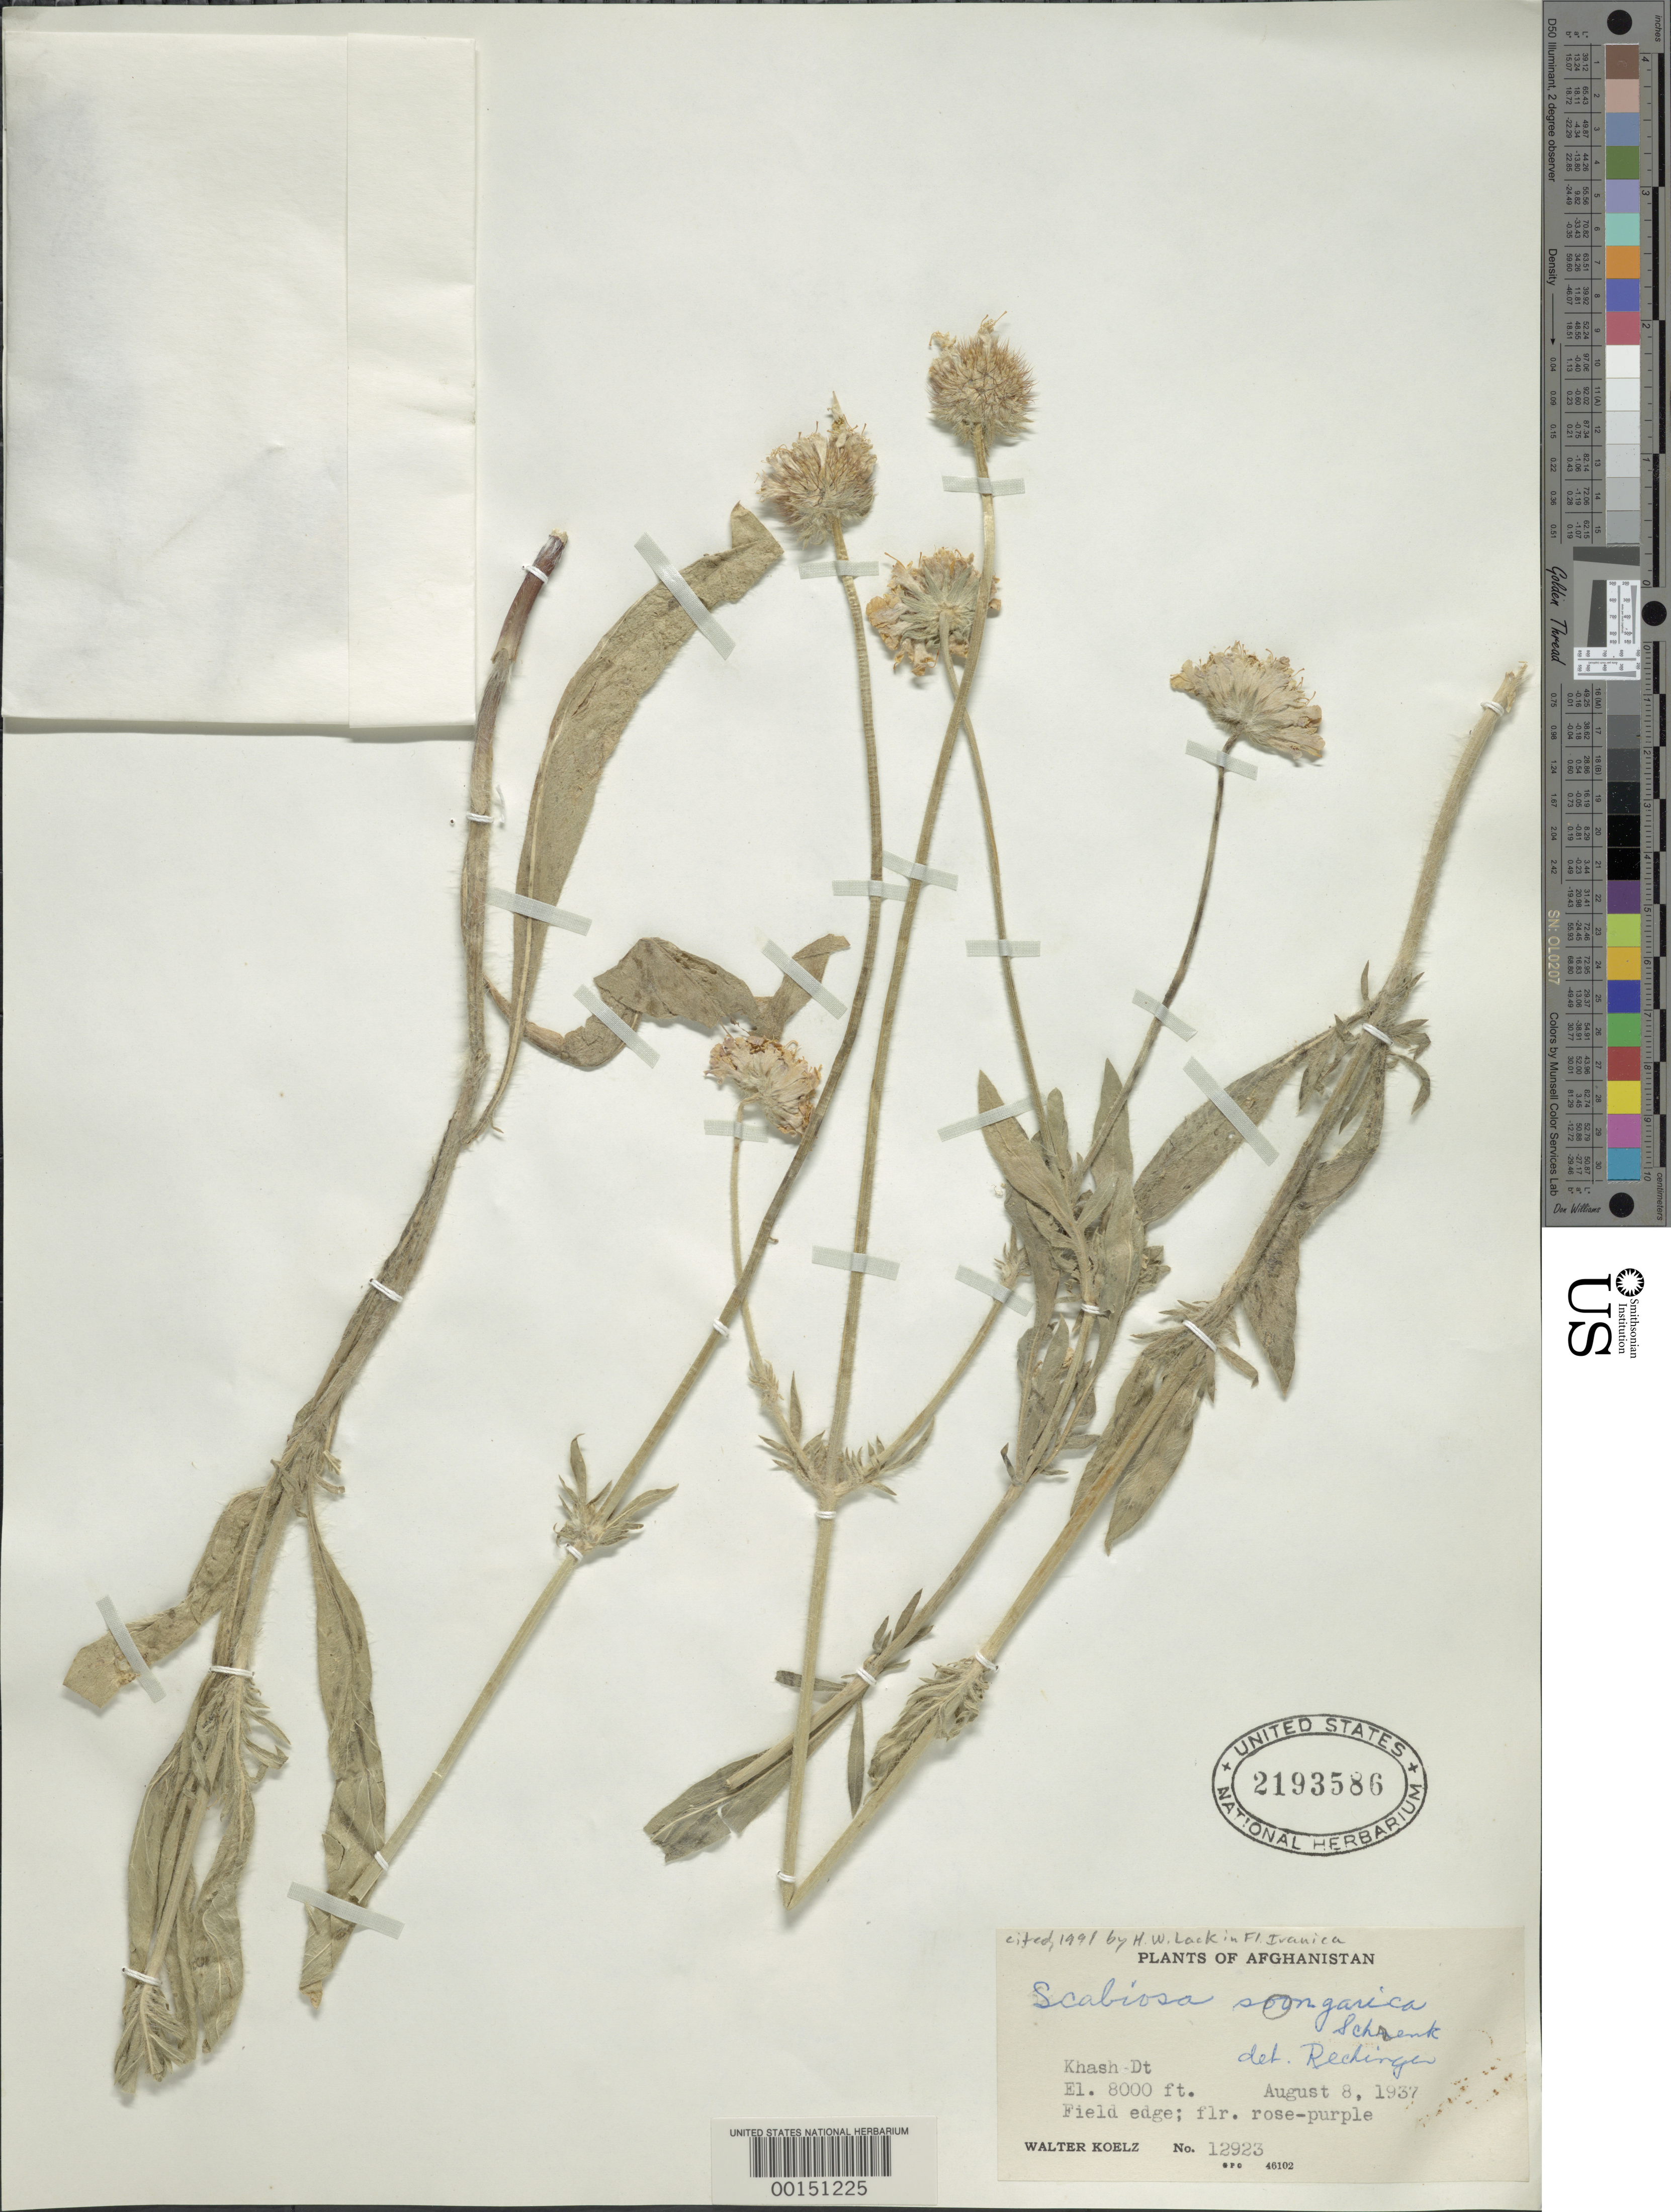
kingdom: Plantae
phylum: Tracheophyta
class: Magnoliopsida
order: Dipsacales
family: Caprifoliaceae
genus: Scabiosa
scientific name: Scabiosa songarica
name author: Schrenk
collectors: W. N. Koelz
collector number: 12923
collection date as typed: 08 Aug 1937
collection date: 1937-08-08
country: Afghanistan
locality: Khash dat.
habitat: field edge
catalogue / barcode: US 2193586